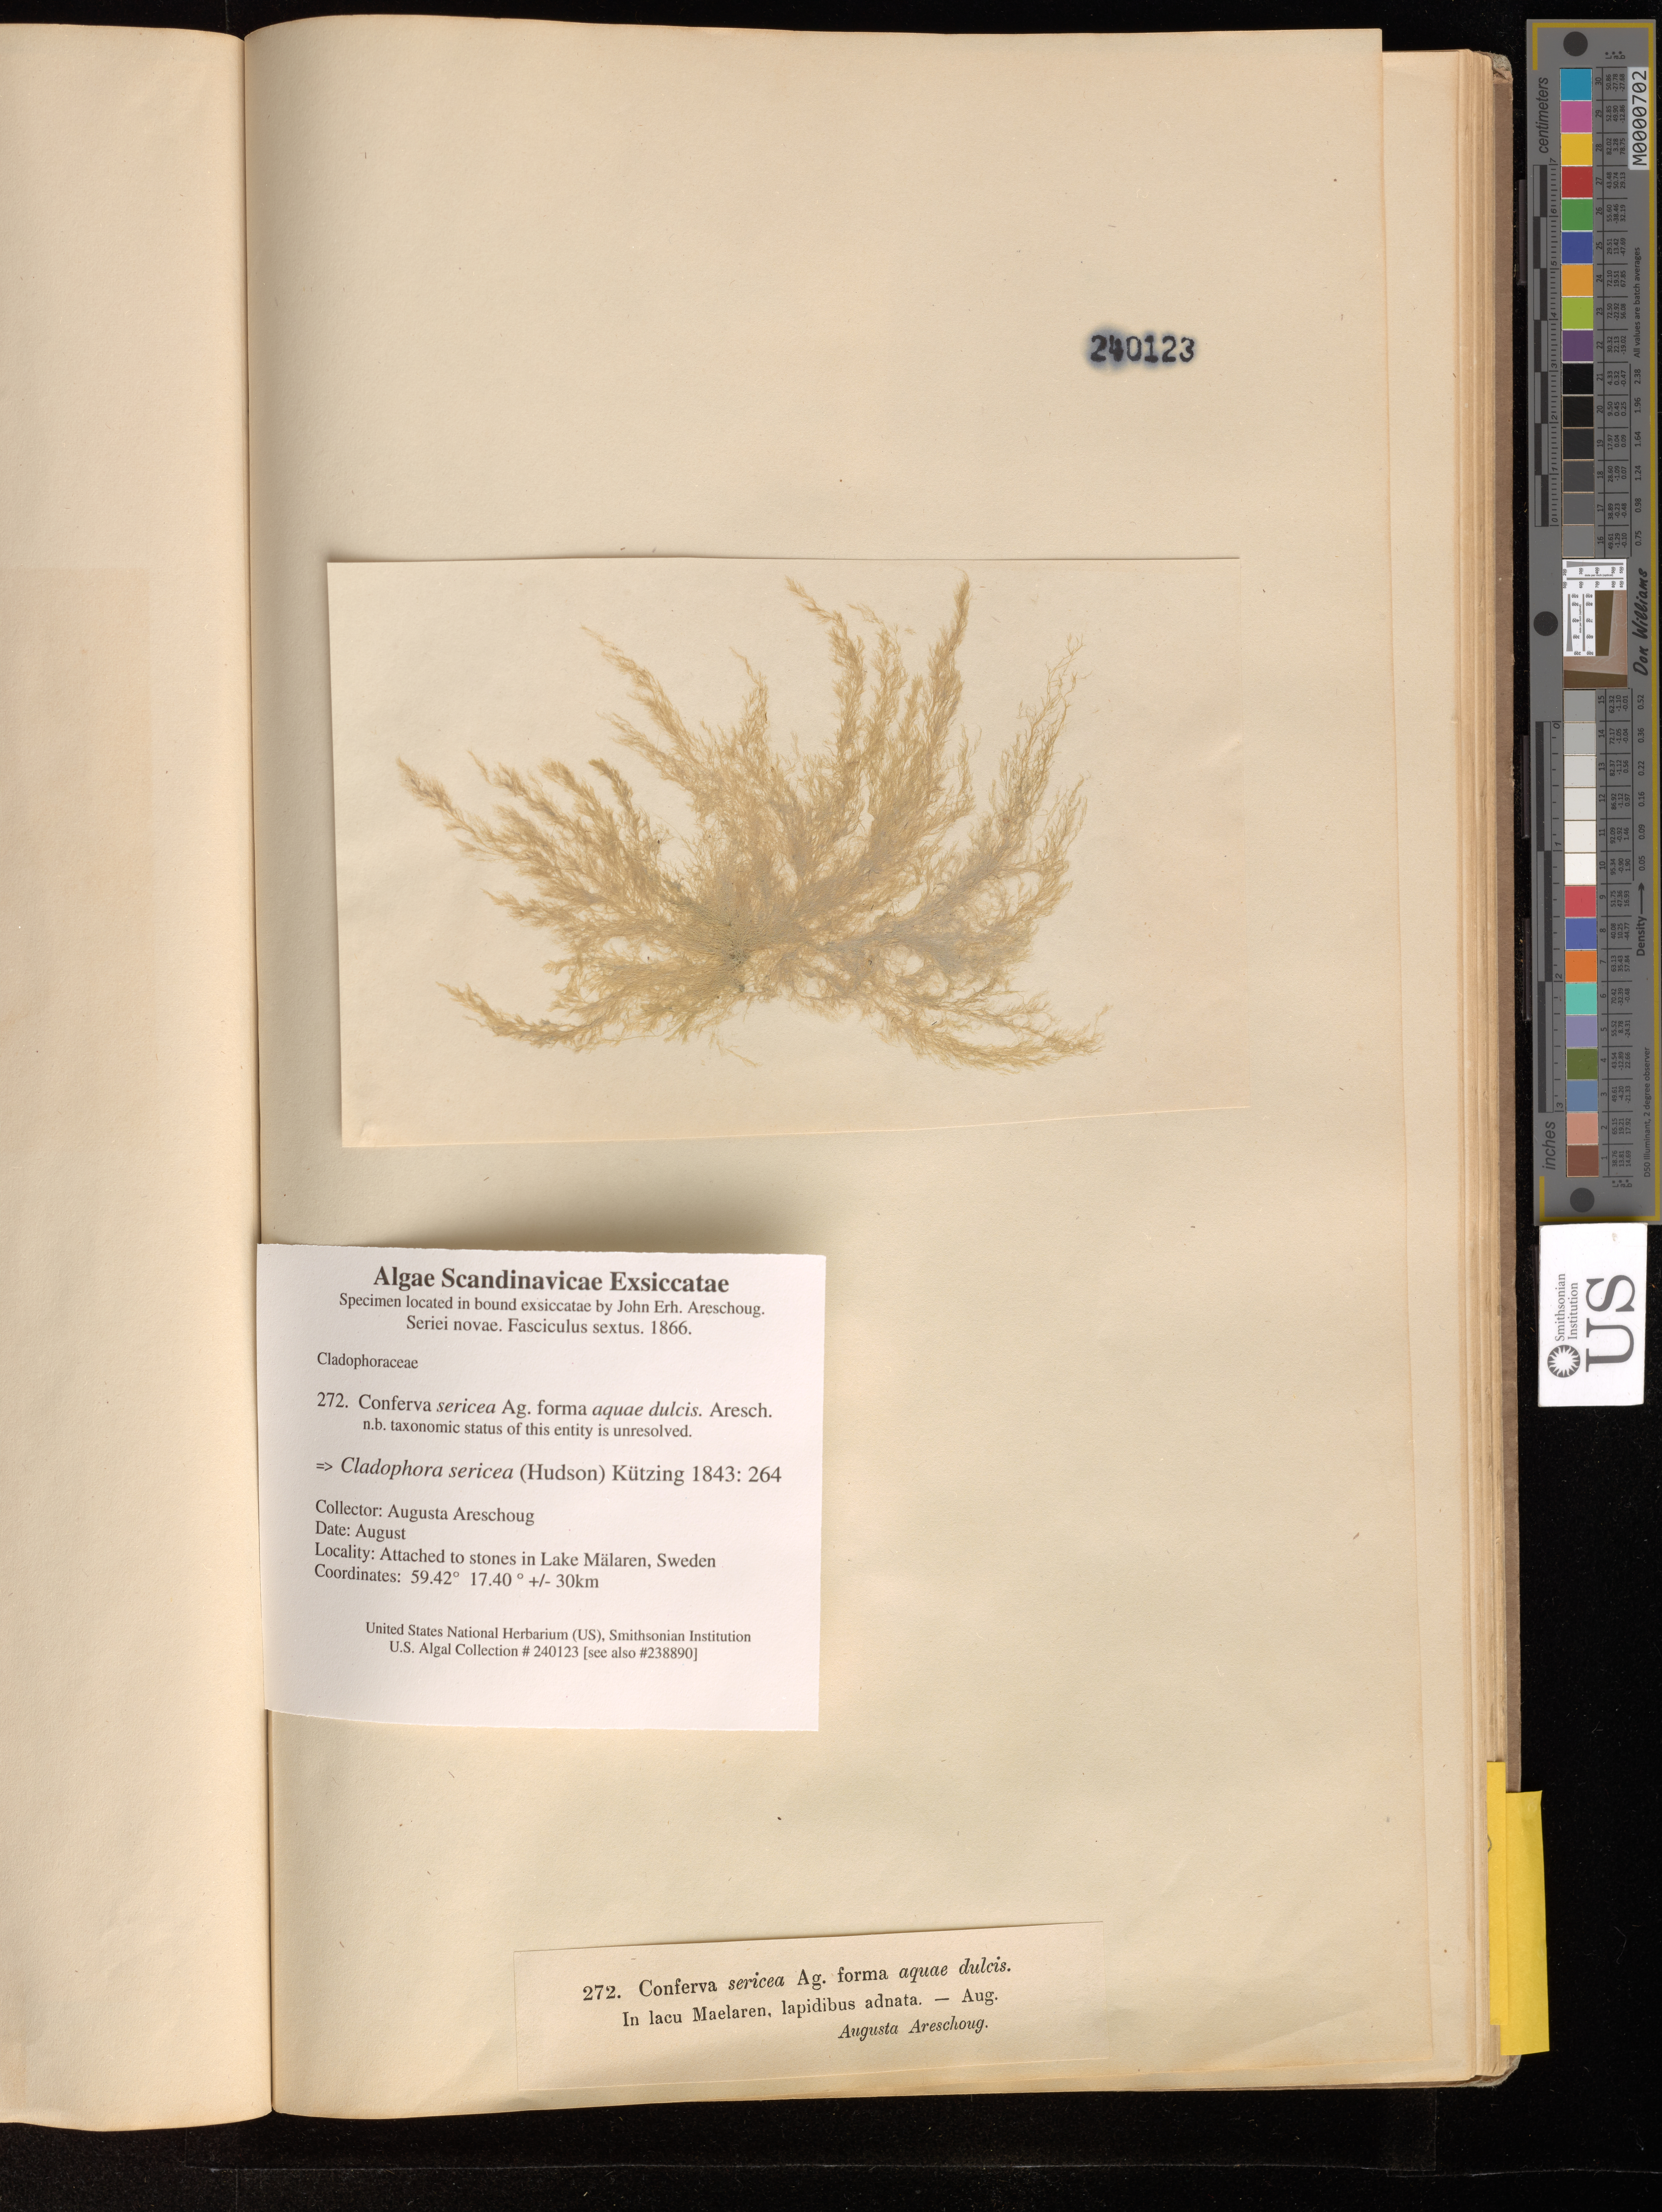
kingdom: Plantae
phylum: Chlorophyta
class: Ulvophyceae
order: Cladophorales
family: Cladophoraceae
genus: Cladophora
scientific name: Cladophora sericea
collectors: A. Areschoug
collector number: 272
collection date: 1866-08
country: Sweden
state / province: Stockholm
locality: Attached to stones in Lake Mälaren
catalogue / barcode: US 240123